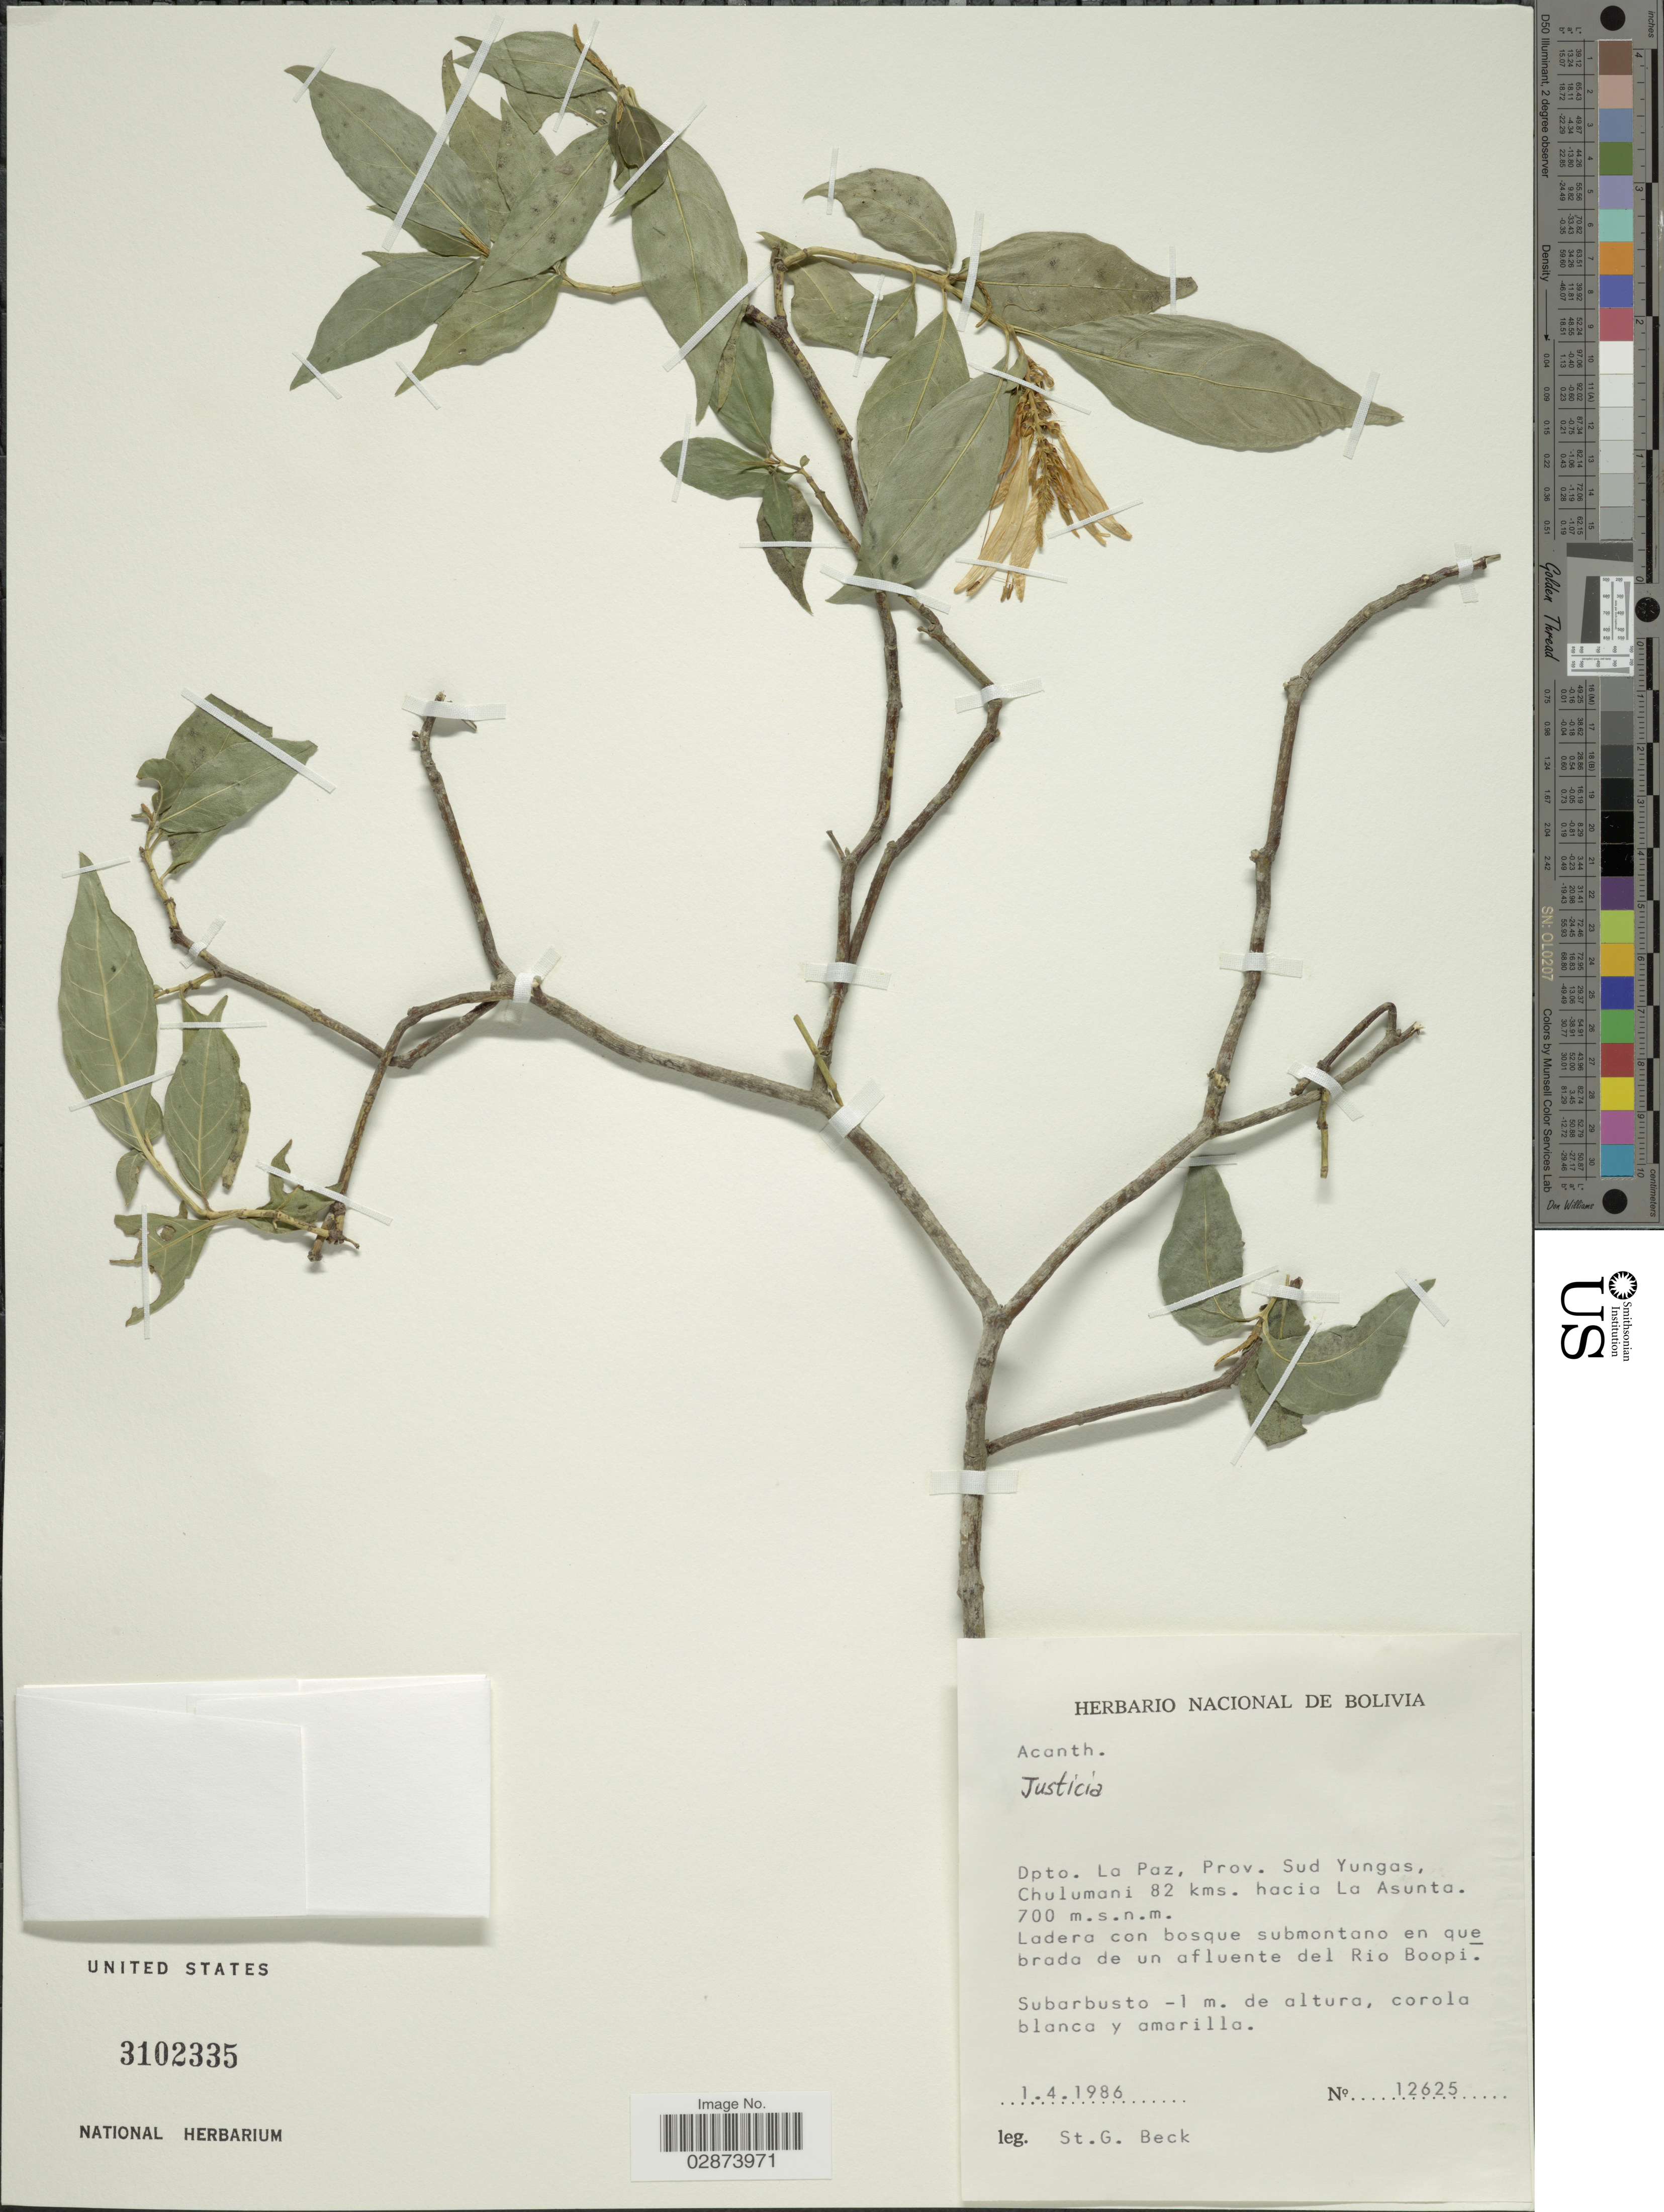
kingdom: Plantae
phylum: Tracheophyta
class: Magnoliopsida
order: Lamiales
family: Acanthaceae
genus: Schaueria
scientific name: Schaueria azaleiflora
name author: Rusby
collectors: S. G. Beck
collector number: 12625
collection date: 1986-04-01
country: Bolivia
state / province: La Paz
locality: Dpto. La Paz, Prov. Sud Yungas, Chulumani 82 kms. hacia La Asunta. Ladera con bosque submontano en quebrada de un afluente del Rio Boopi.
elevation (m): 700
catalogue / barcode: US 3102335